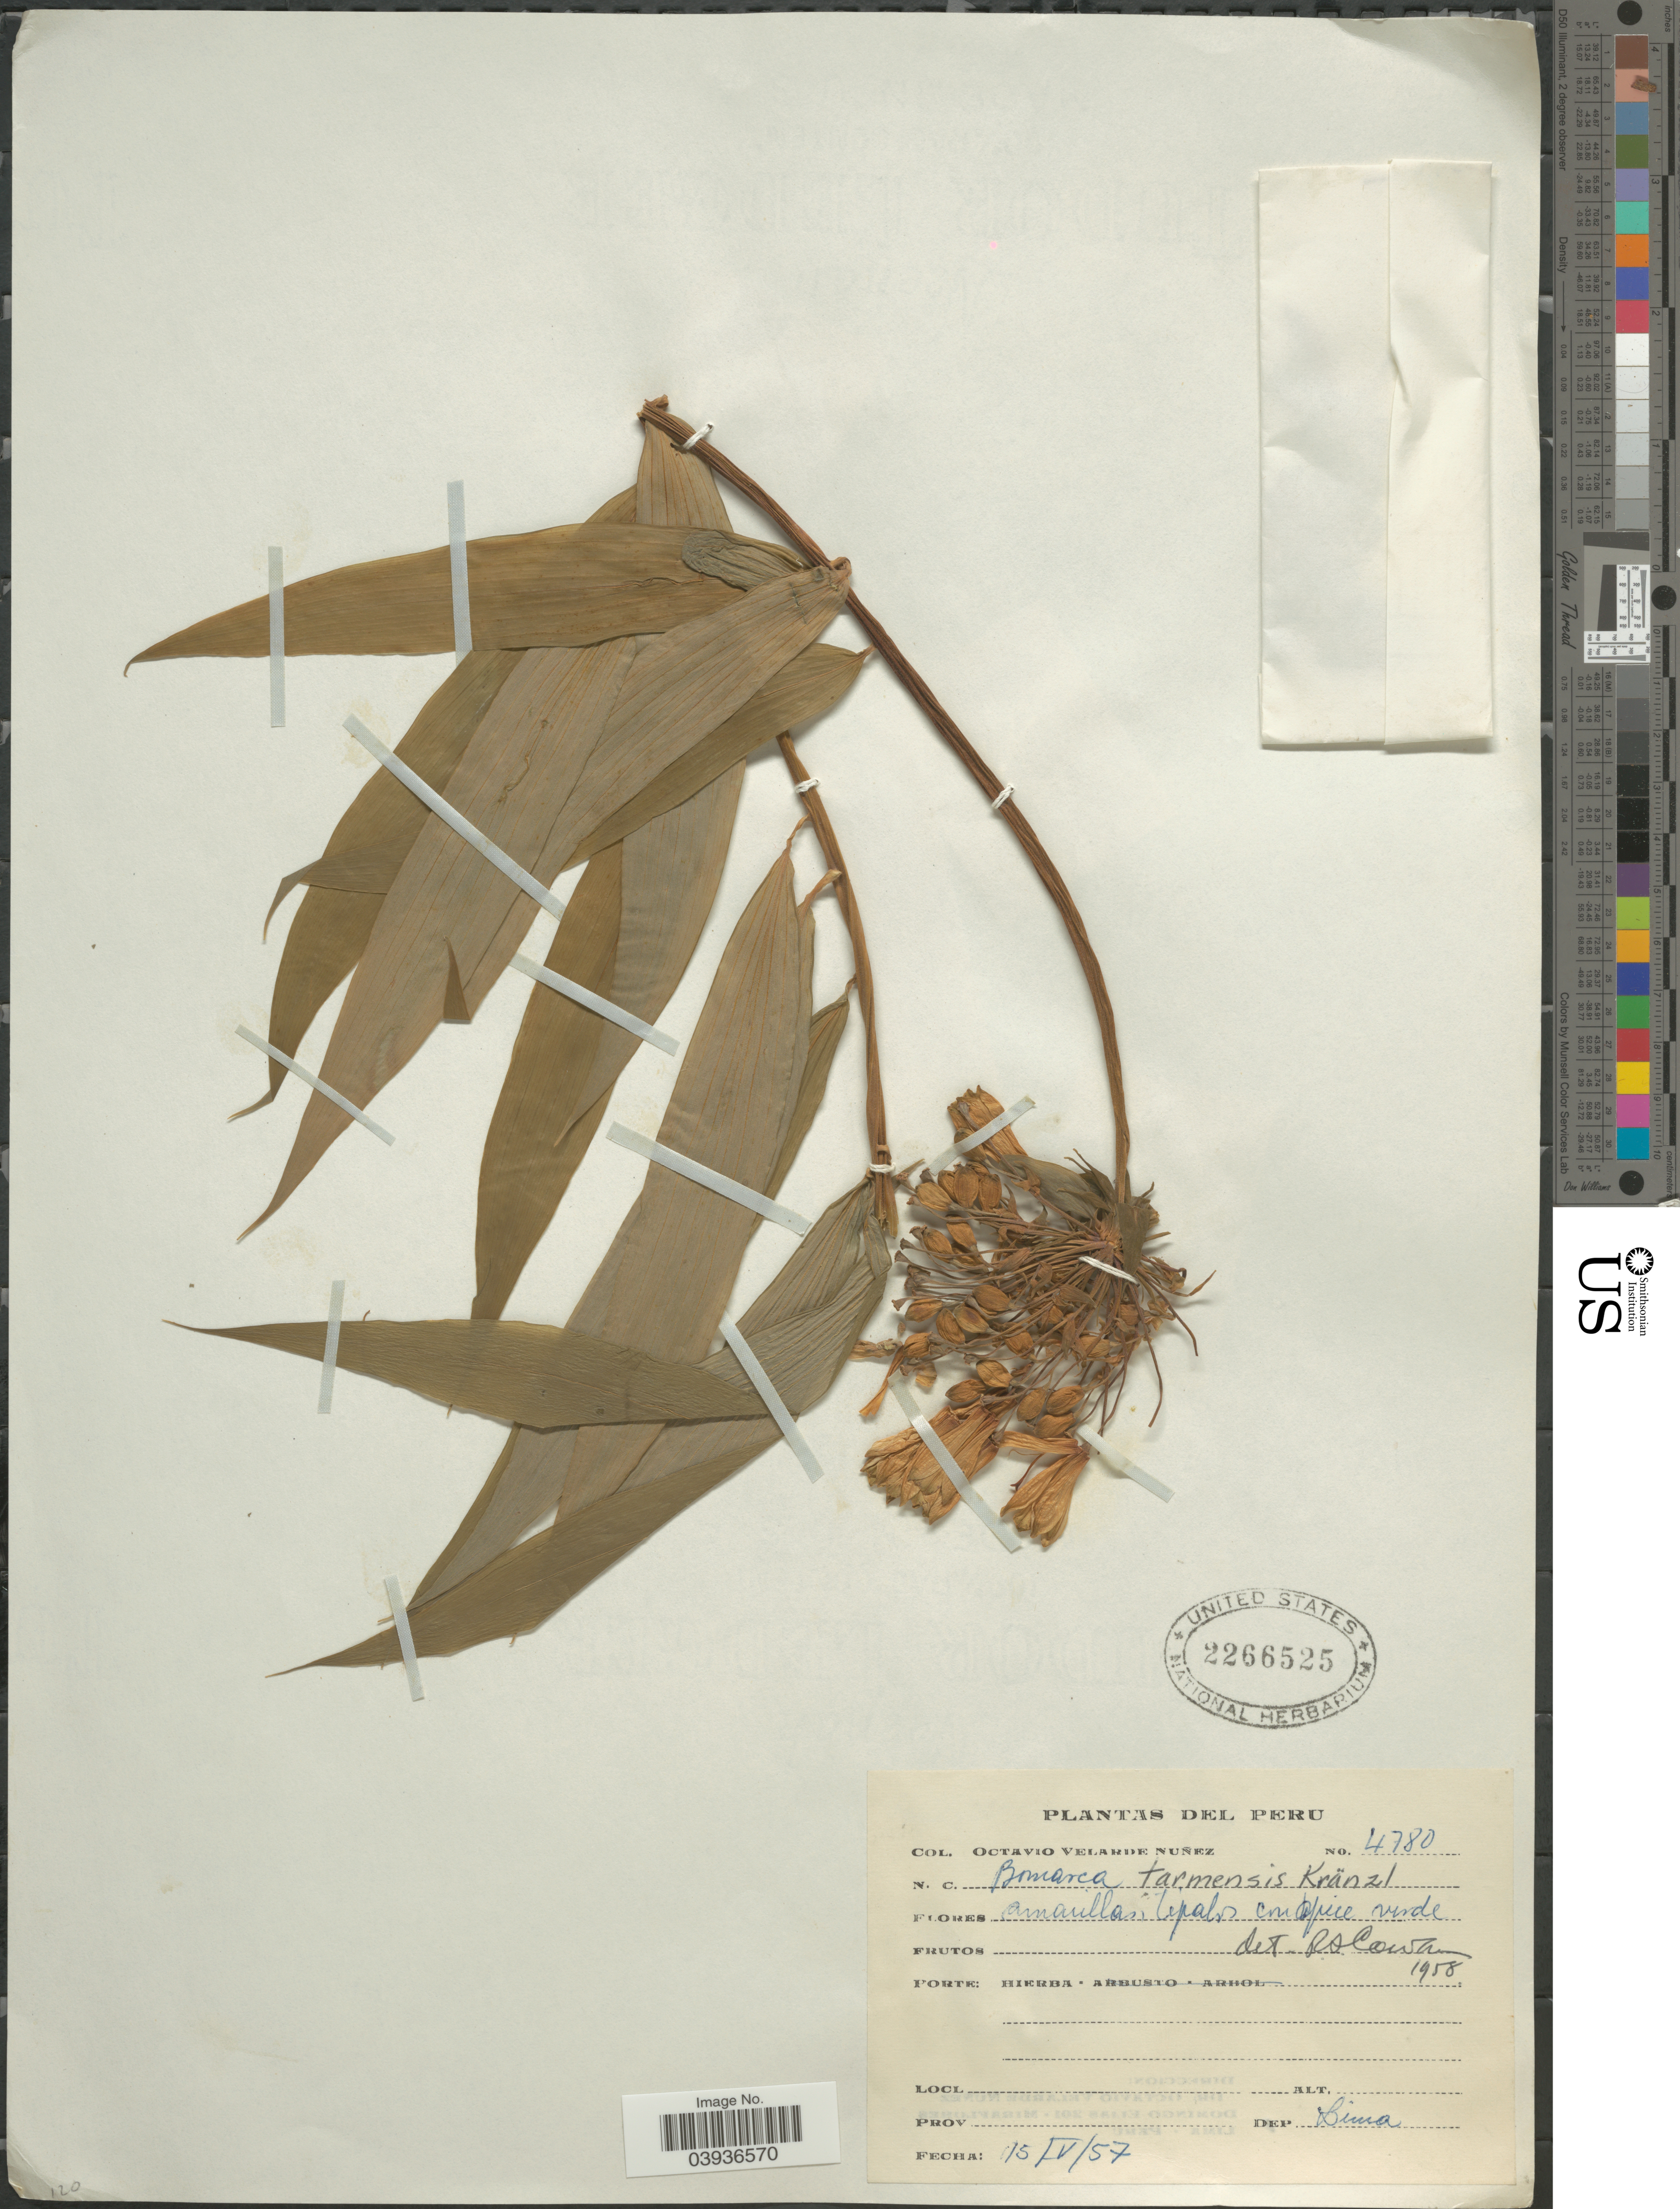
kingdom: Plantae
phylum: Tracheophyta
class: Liliopsida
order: Liliales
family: Alstroemeriaceae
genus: Bomarea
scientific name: Bomarea tarmensis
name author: Kraenzl.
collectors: O. Nuñez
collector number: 4780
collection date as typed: Transcribed d/m/y: 15/5/57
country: Peru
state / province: Lima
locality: Dep. Lima.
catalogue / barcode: US 2266525